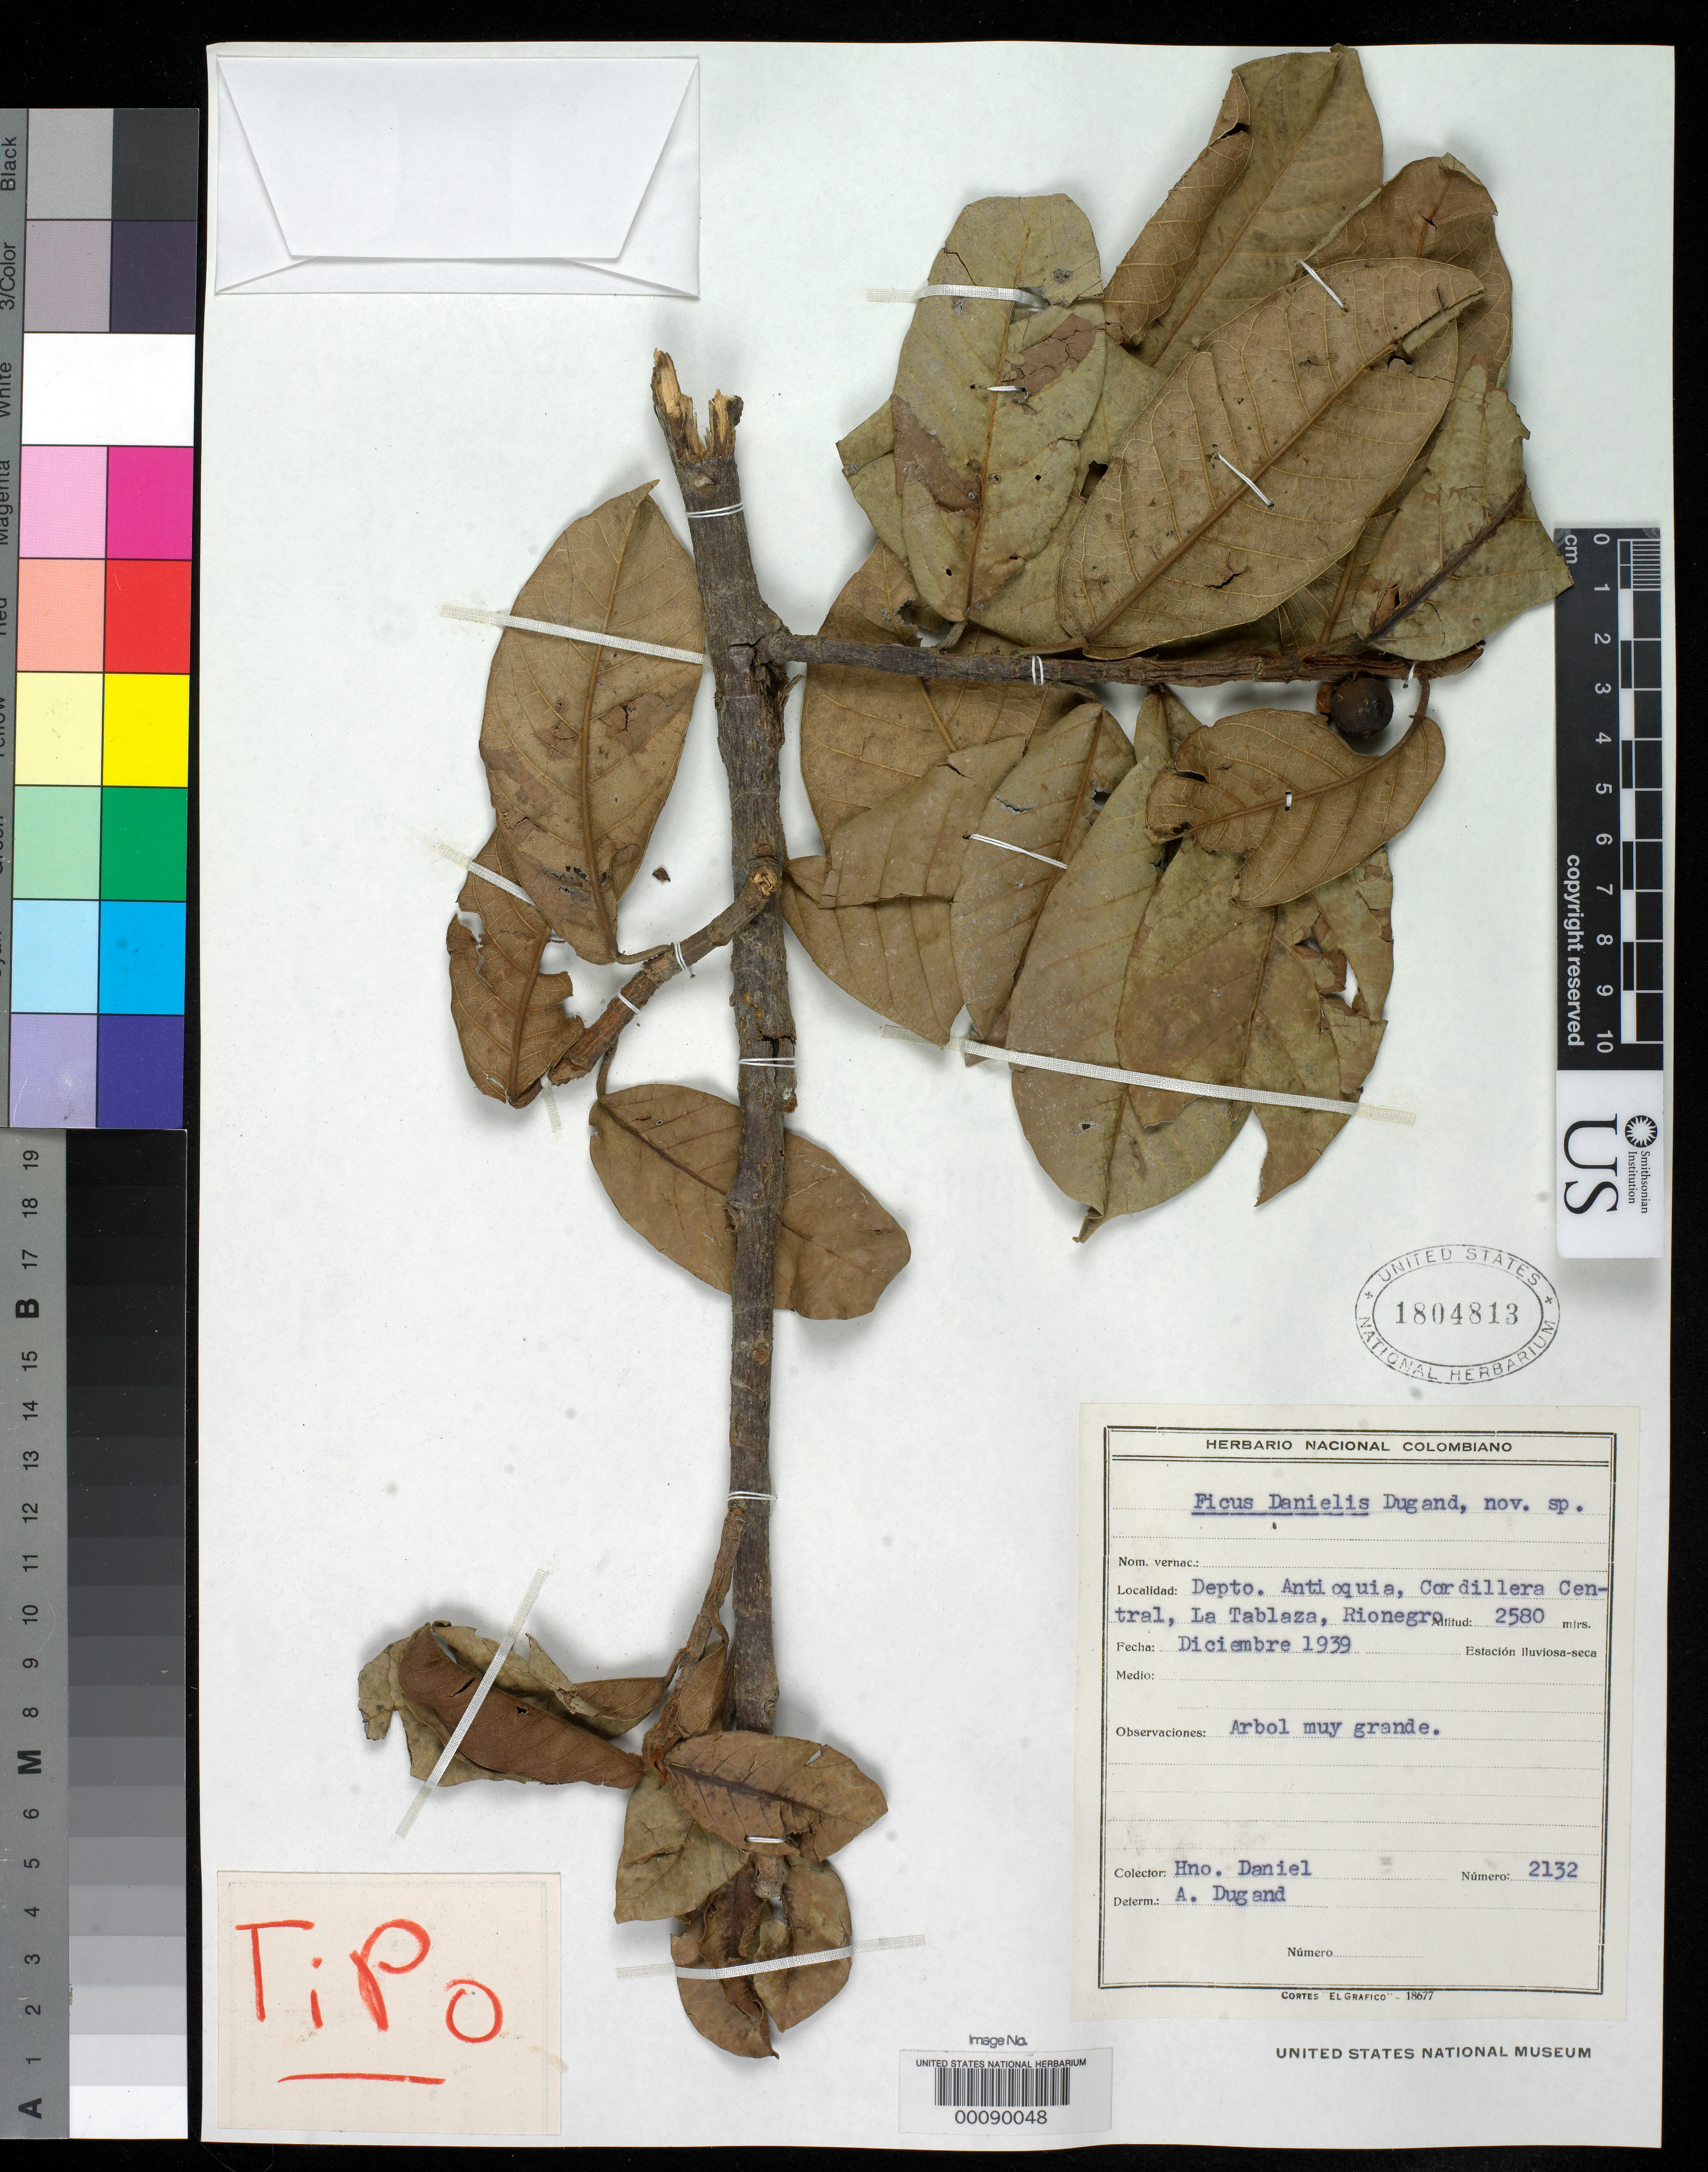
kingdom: Plantae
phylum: Tracheophyta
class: Magnoliopsida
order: Rosales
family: Moraceae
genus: Ficus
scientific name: Ficus danielis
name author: Dugand G.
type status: Isotype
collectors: Bro. Daniel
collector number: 2132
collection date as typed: Dec 1939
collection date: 1939-12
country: Colombia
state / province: Antioquia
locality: Cordillera Central, La Tablaza.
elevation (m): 2580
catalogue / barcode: US 1804813